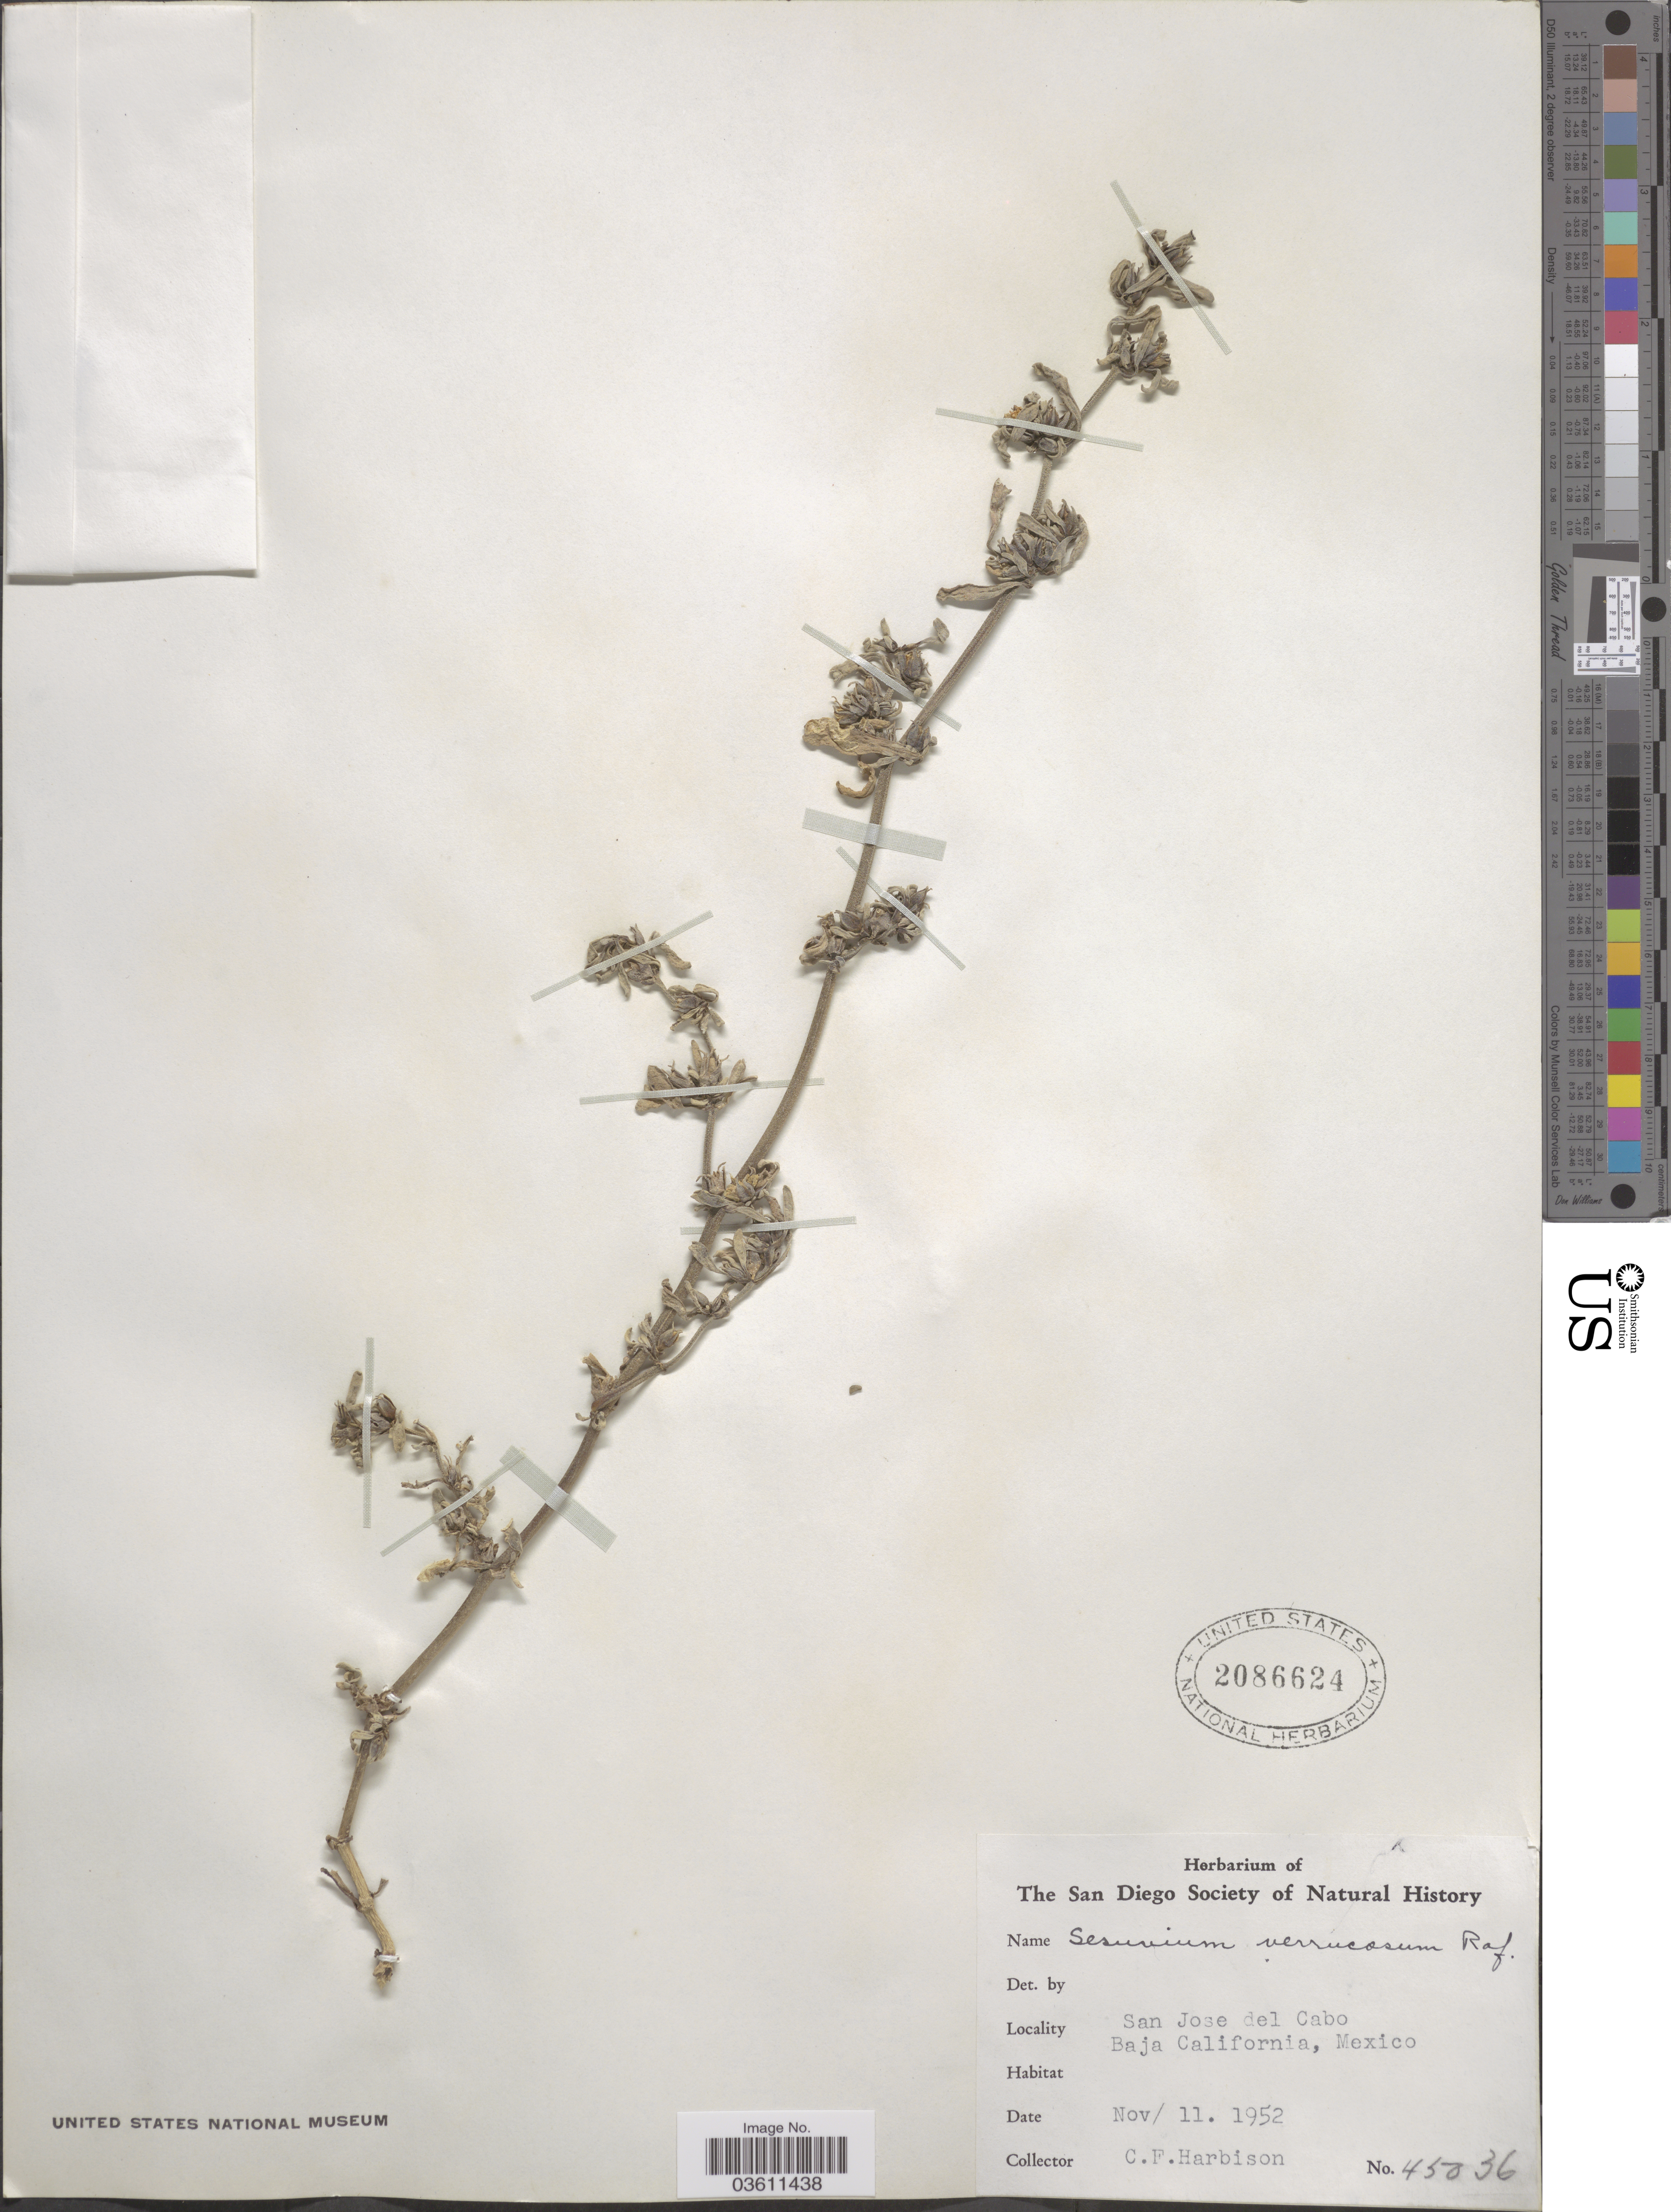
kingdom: Plantae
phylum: Tracheophyta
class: Magnoliopsida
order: Caryophyllales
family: Aizoaceae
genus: Sesuvium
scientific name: Sesuvium revolutifolium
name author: Ortega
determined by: Strong, Mark T., (BOT), Smithsonian Institution - National Museum of Natural History (UNITED STATES)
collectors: C. F. Harbison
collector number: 45036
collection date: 1952-11-11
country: Mexico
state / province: Baja California Sur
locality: San Jose del Cabo.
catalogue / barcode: US 2086624